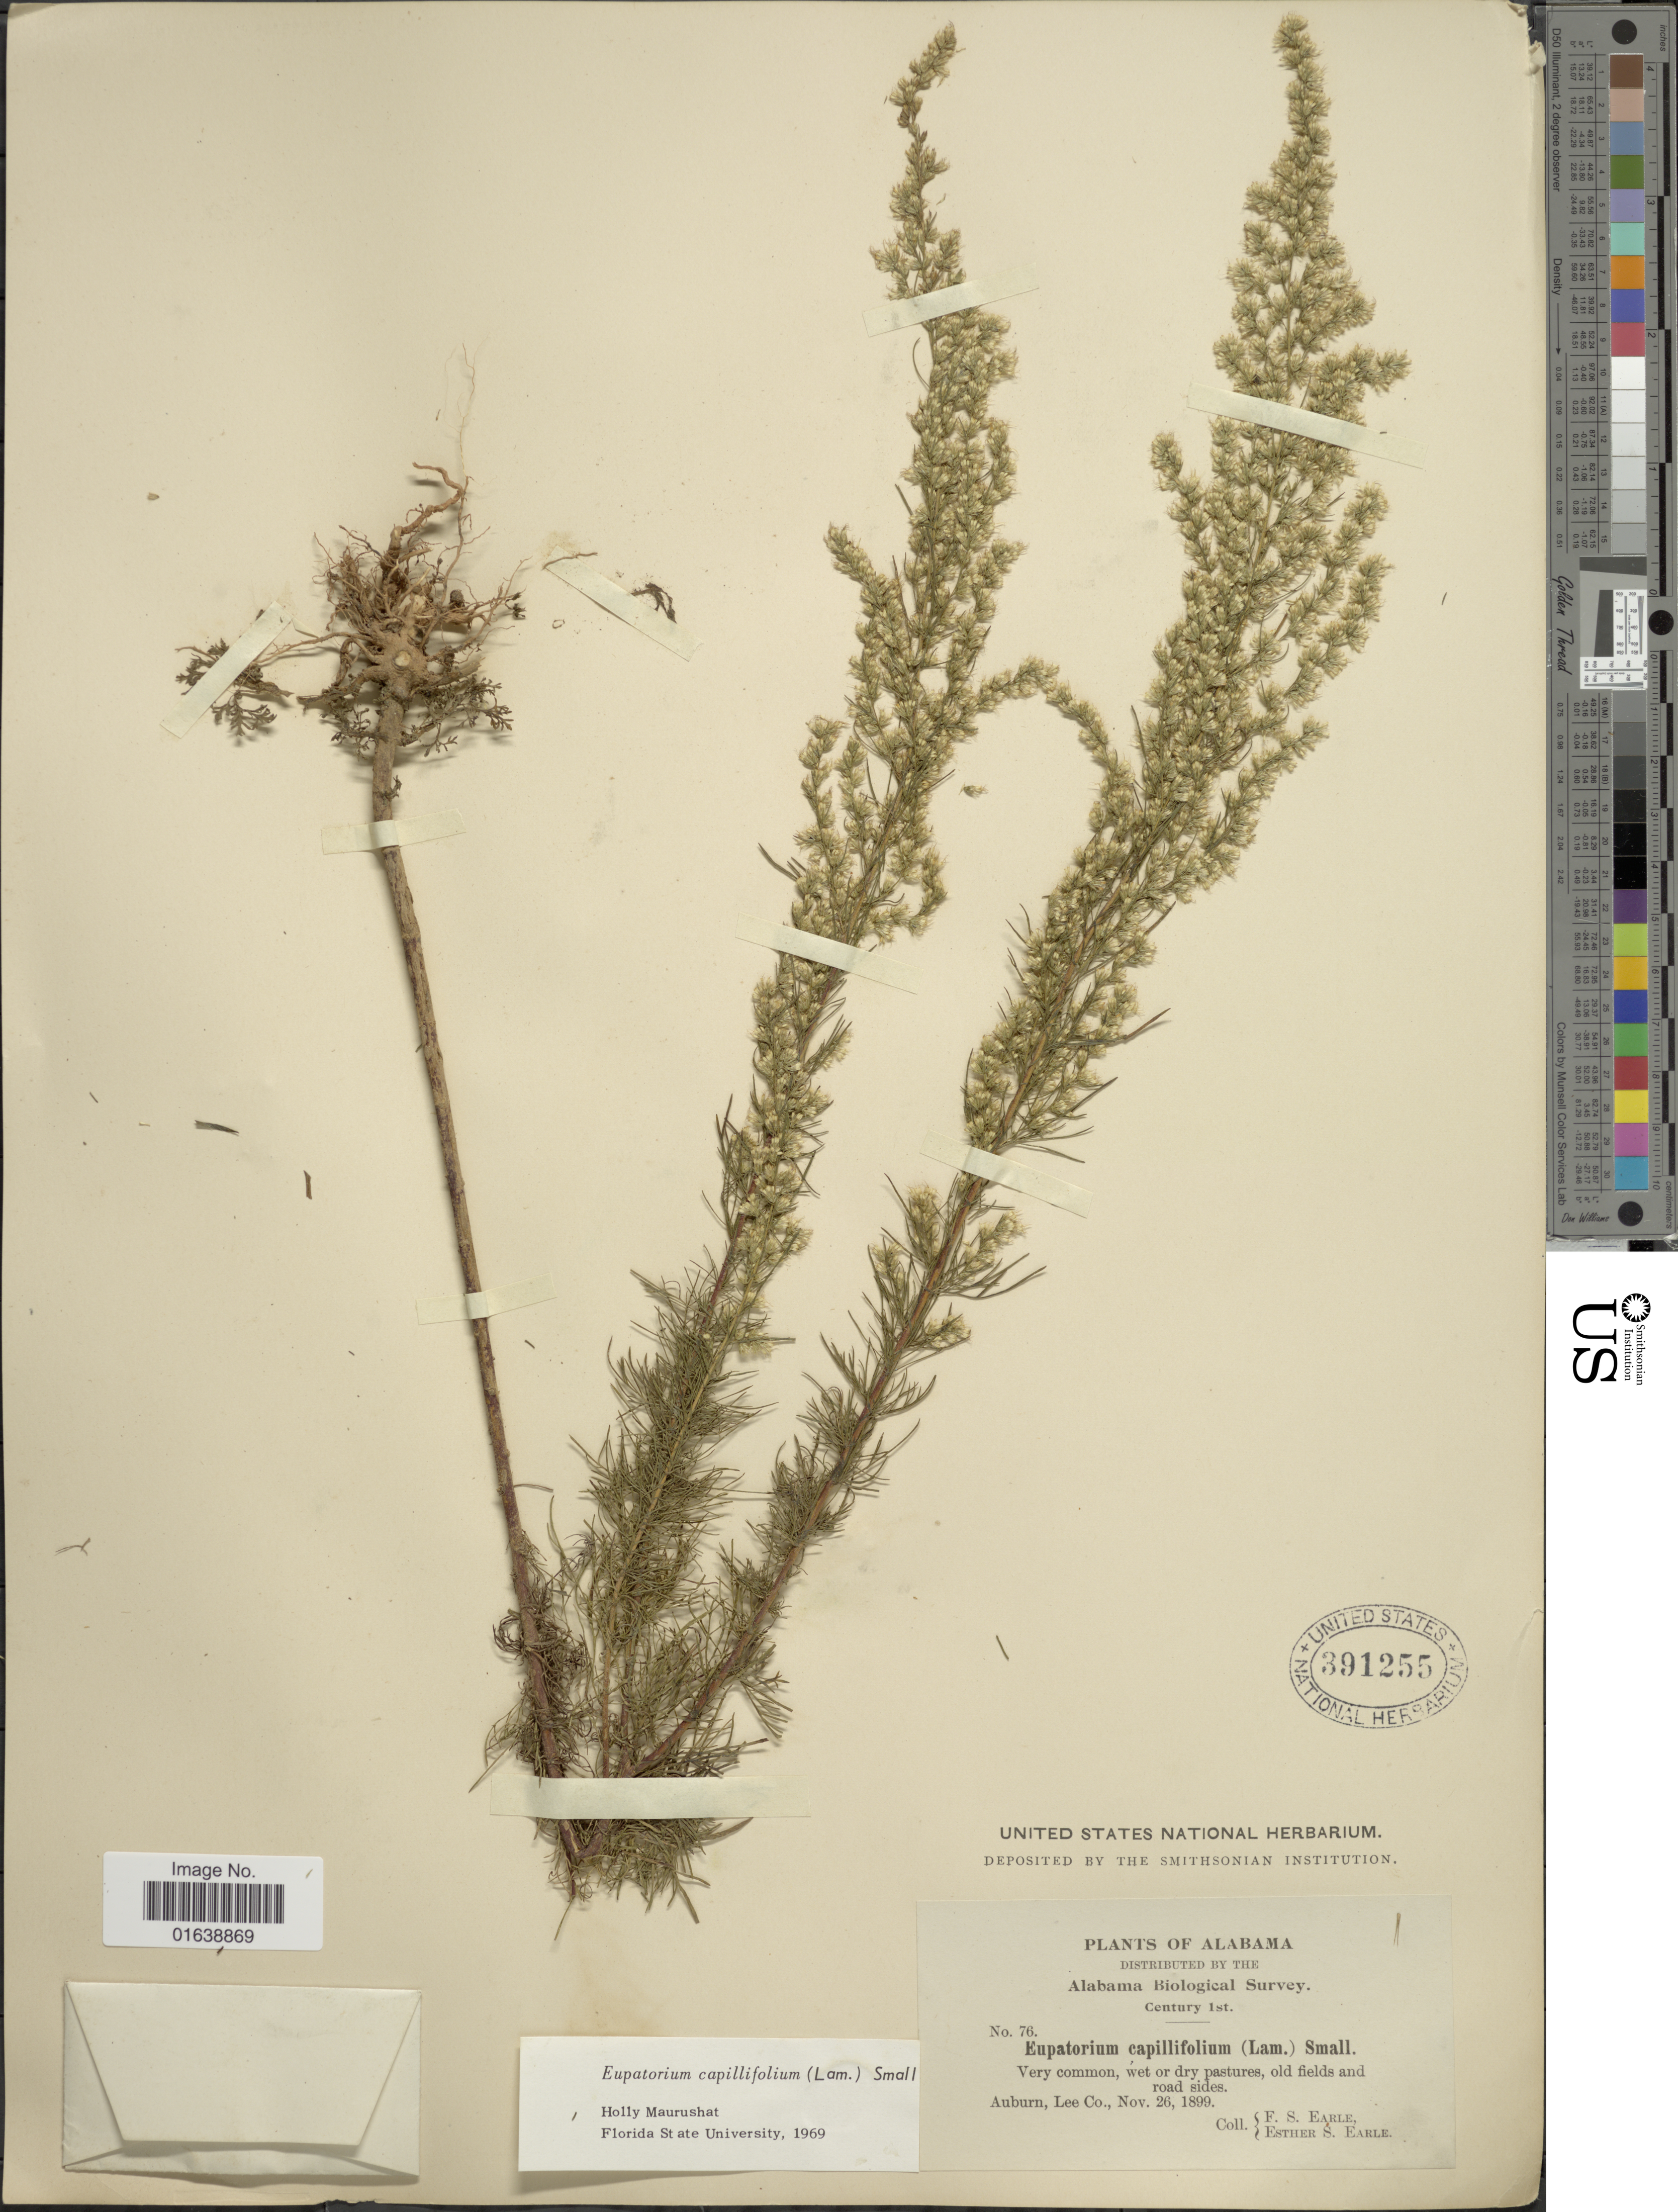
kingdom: Plantae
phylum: Tracheophyta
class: Magnoliopsida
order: Asterales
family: Asteraceae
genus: Eupatorium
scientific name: Eupatorium capillifolium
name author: (Lam.) Small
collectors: F. S. Earle & E. S. Earle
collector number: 76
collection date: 1899-11-26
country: United States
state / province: Alabama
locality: Alabama. Auburn, Lee Co., wet or dry pastures, old fields and roadsides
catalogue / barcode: US 391255